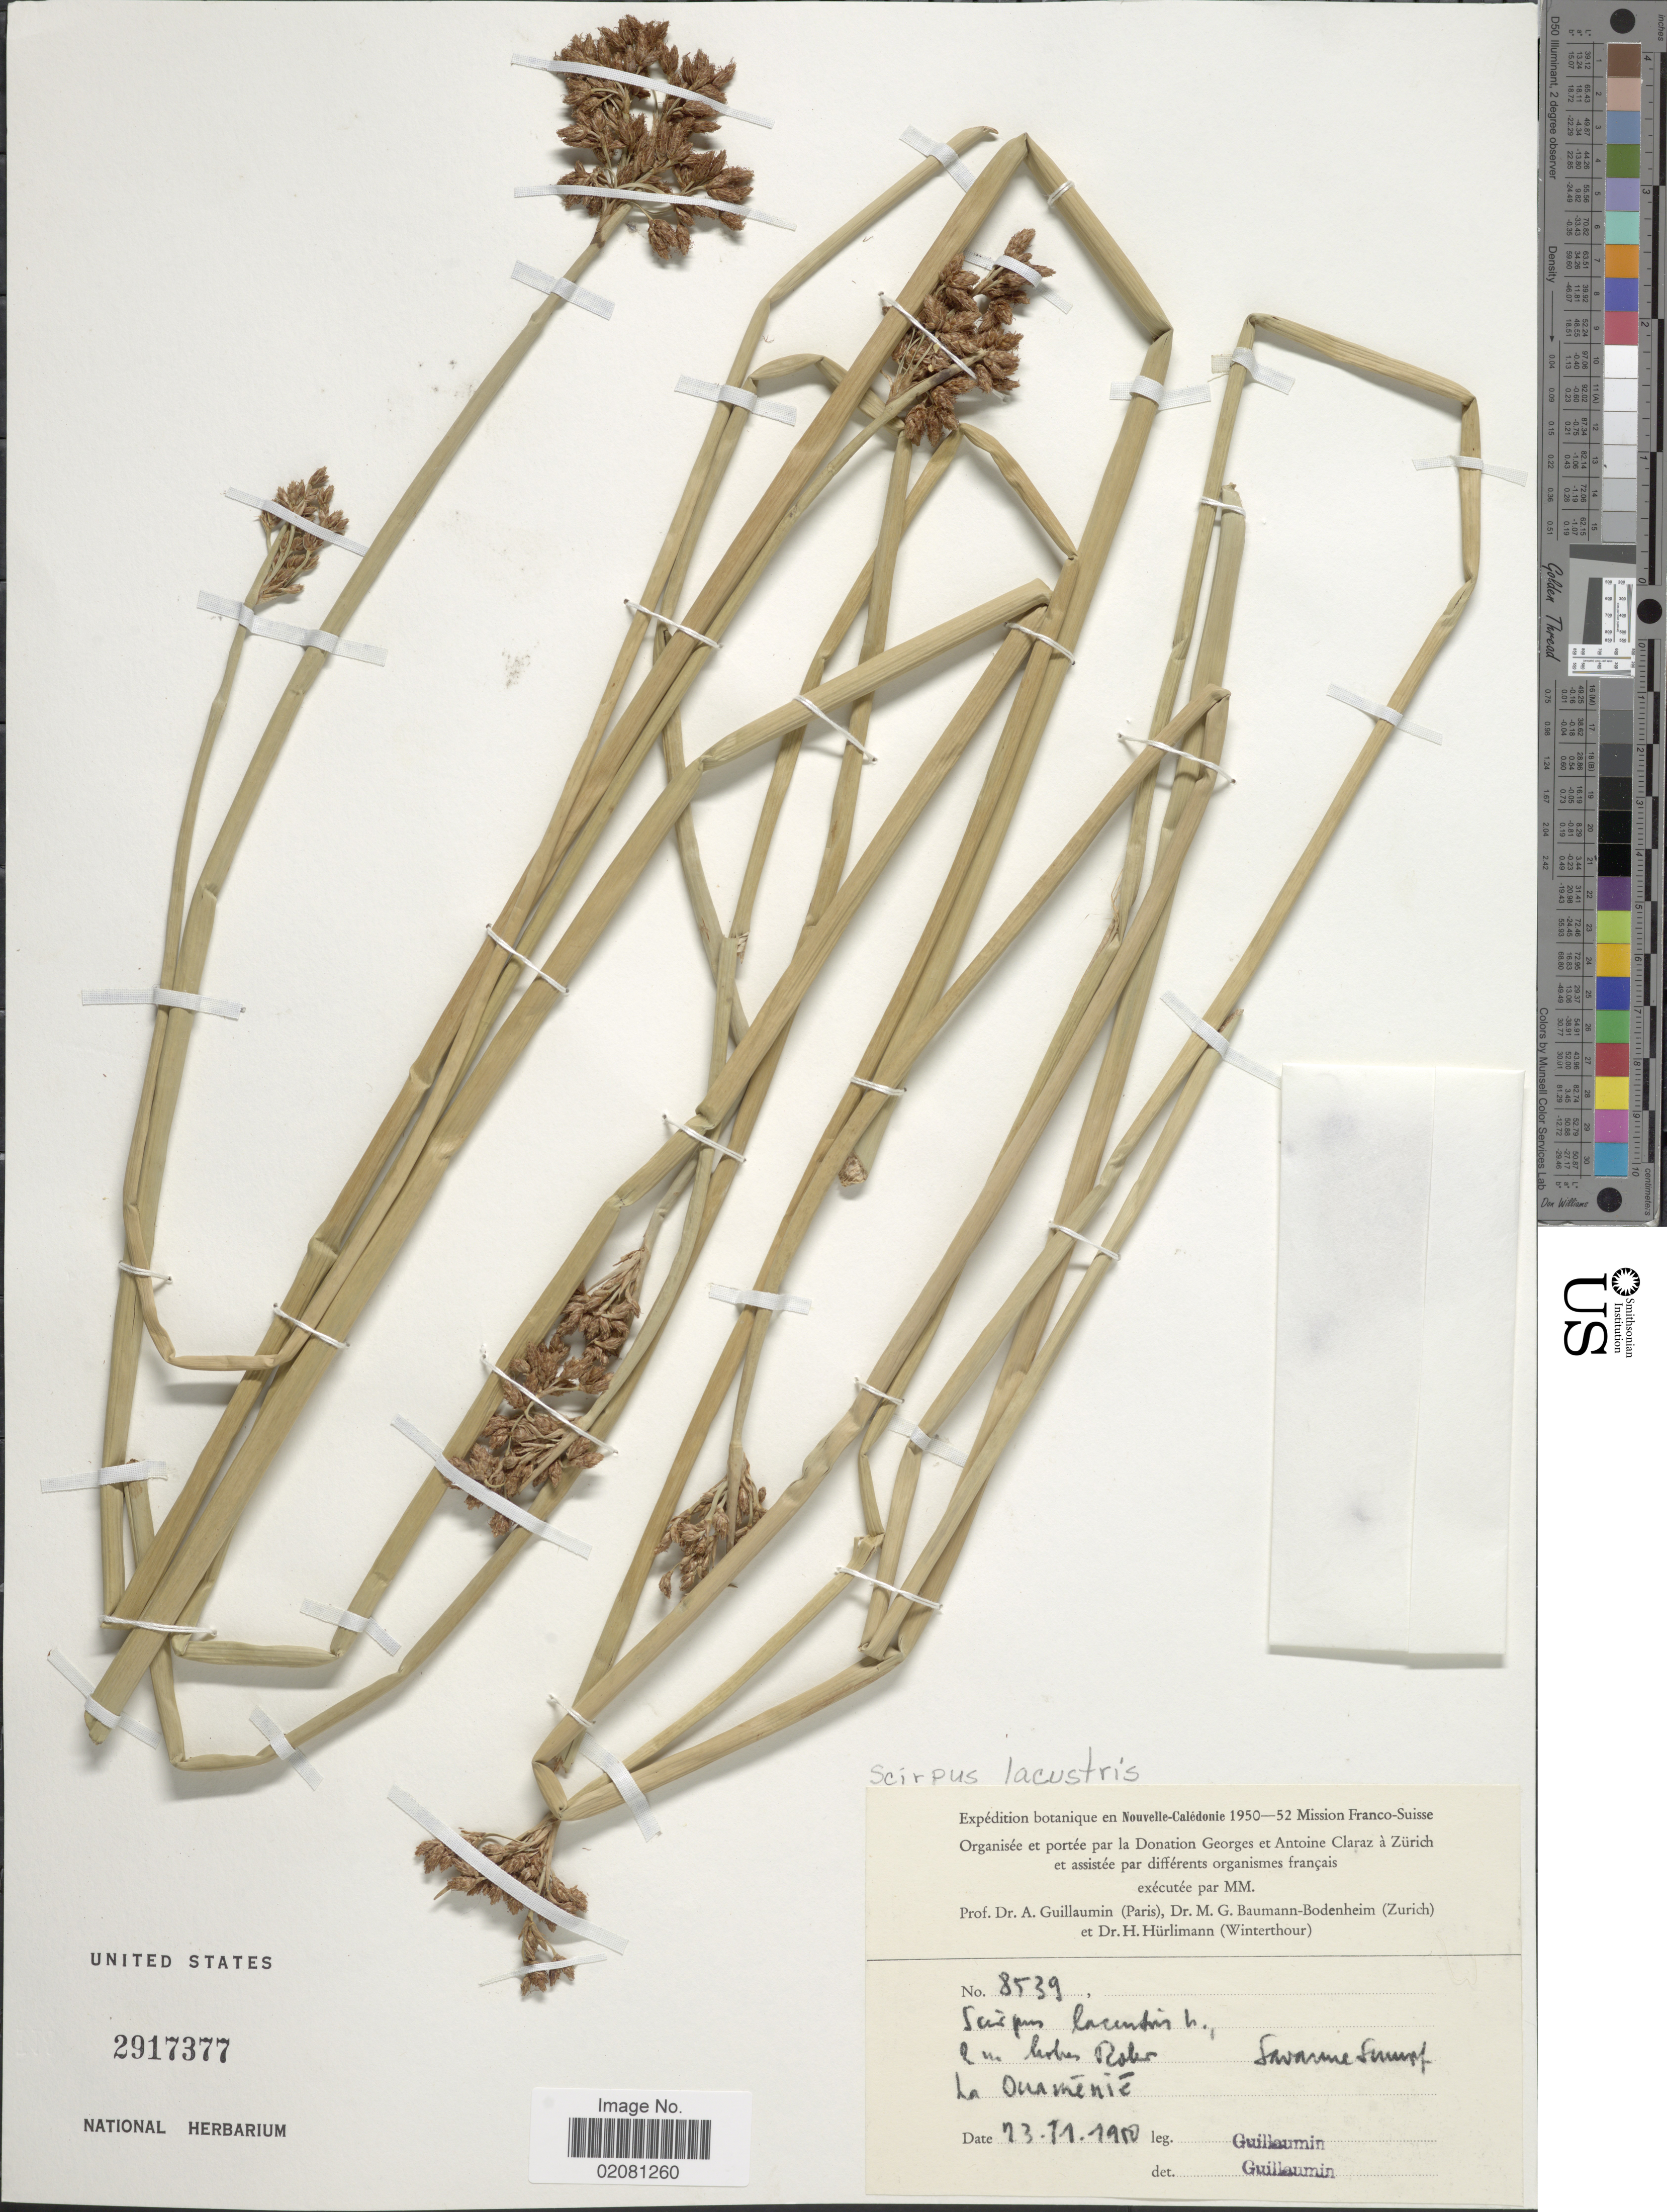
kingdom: Plantae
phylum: Tracheophyta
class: Liliopsida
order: Poales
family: Cyperaceae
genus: Schoenoplectus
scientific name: Schoenoplectus lacustris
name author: (L.) Palla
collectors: A. Guillaumin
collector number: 8539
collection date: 1950-11-13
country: New Caledonia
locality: Nouvelle-Caledonie, Savanne Swamp, La Ouamenie [interpreted].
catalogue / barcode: US 2917377